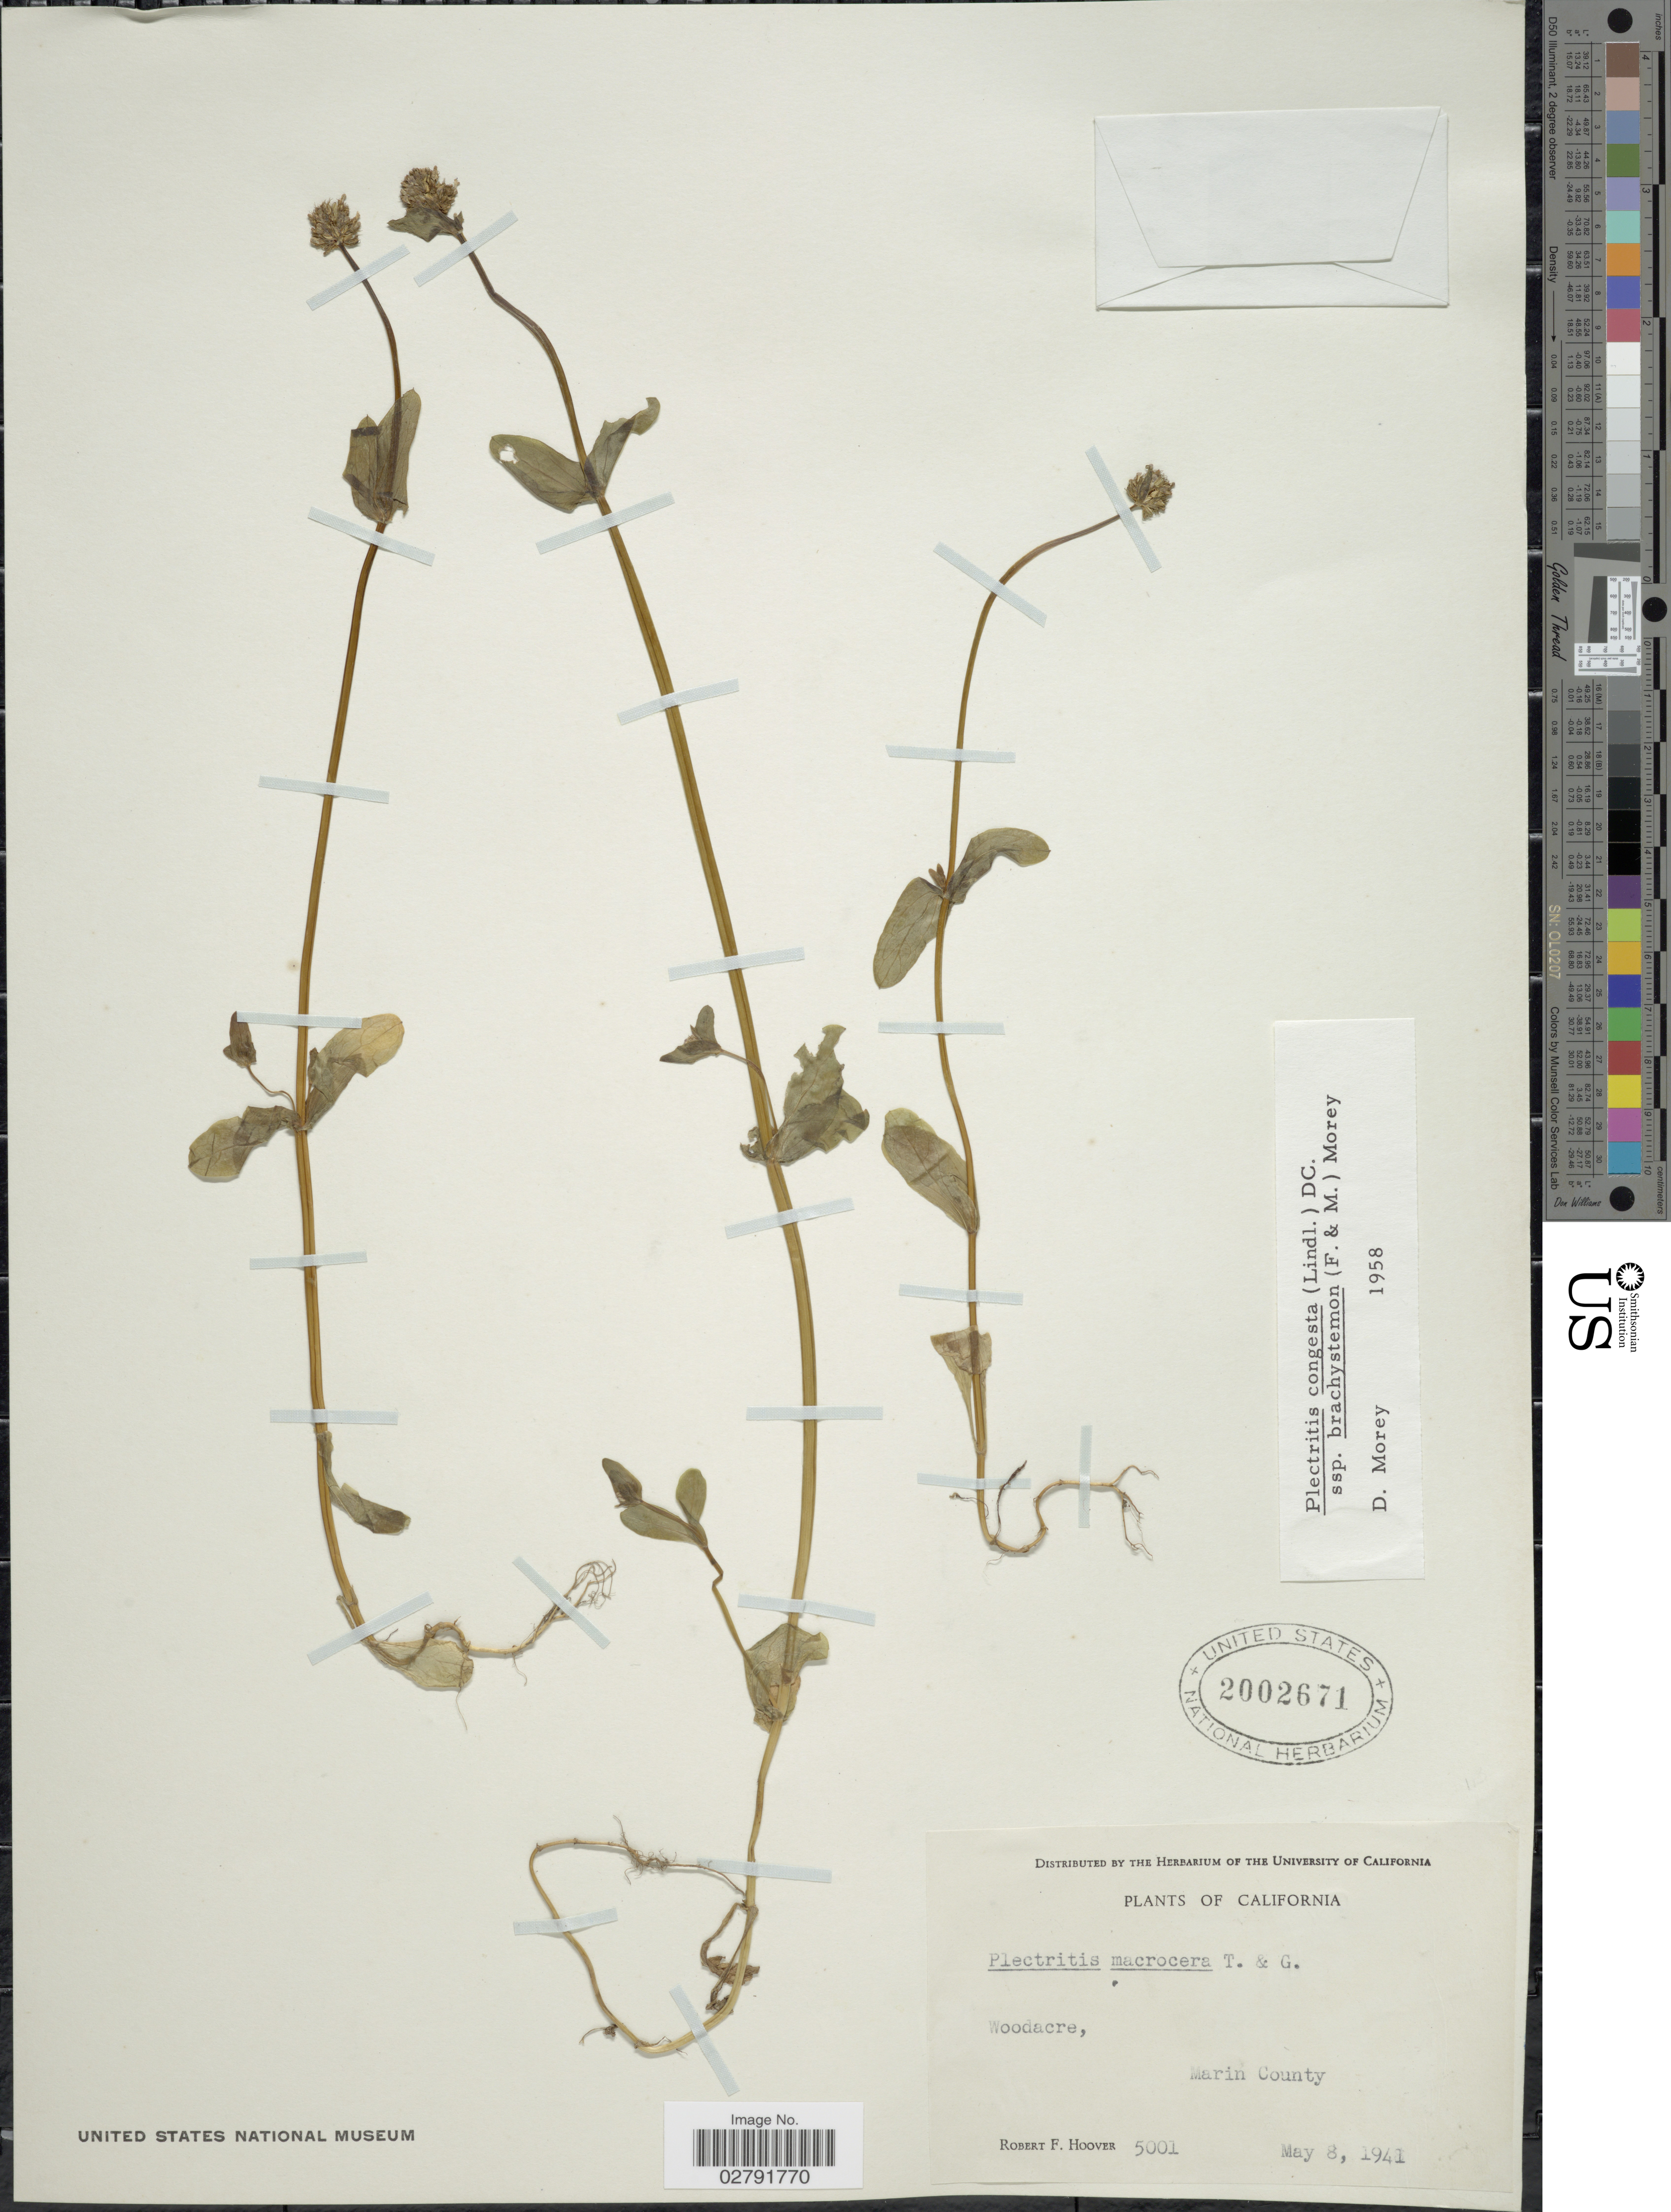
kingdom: Plantae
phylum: Tracheophyta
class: Magnoliopsida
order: Dipsacales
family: Caprifoliaceae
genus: Plectritis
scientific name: Plectritis congesta subsp. brachystemon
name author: (Fisch. & C.A. Mey.) Morey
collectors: R. F. Hoover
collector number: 5001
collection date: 1941-05-08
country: United States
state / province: California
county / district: Marin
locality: Woodacre, Marin County.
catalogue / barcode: US 2002671